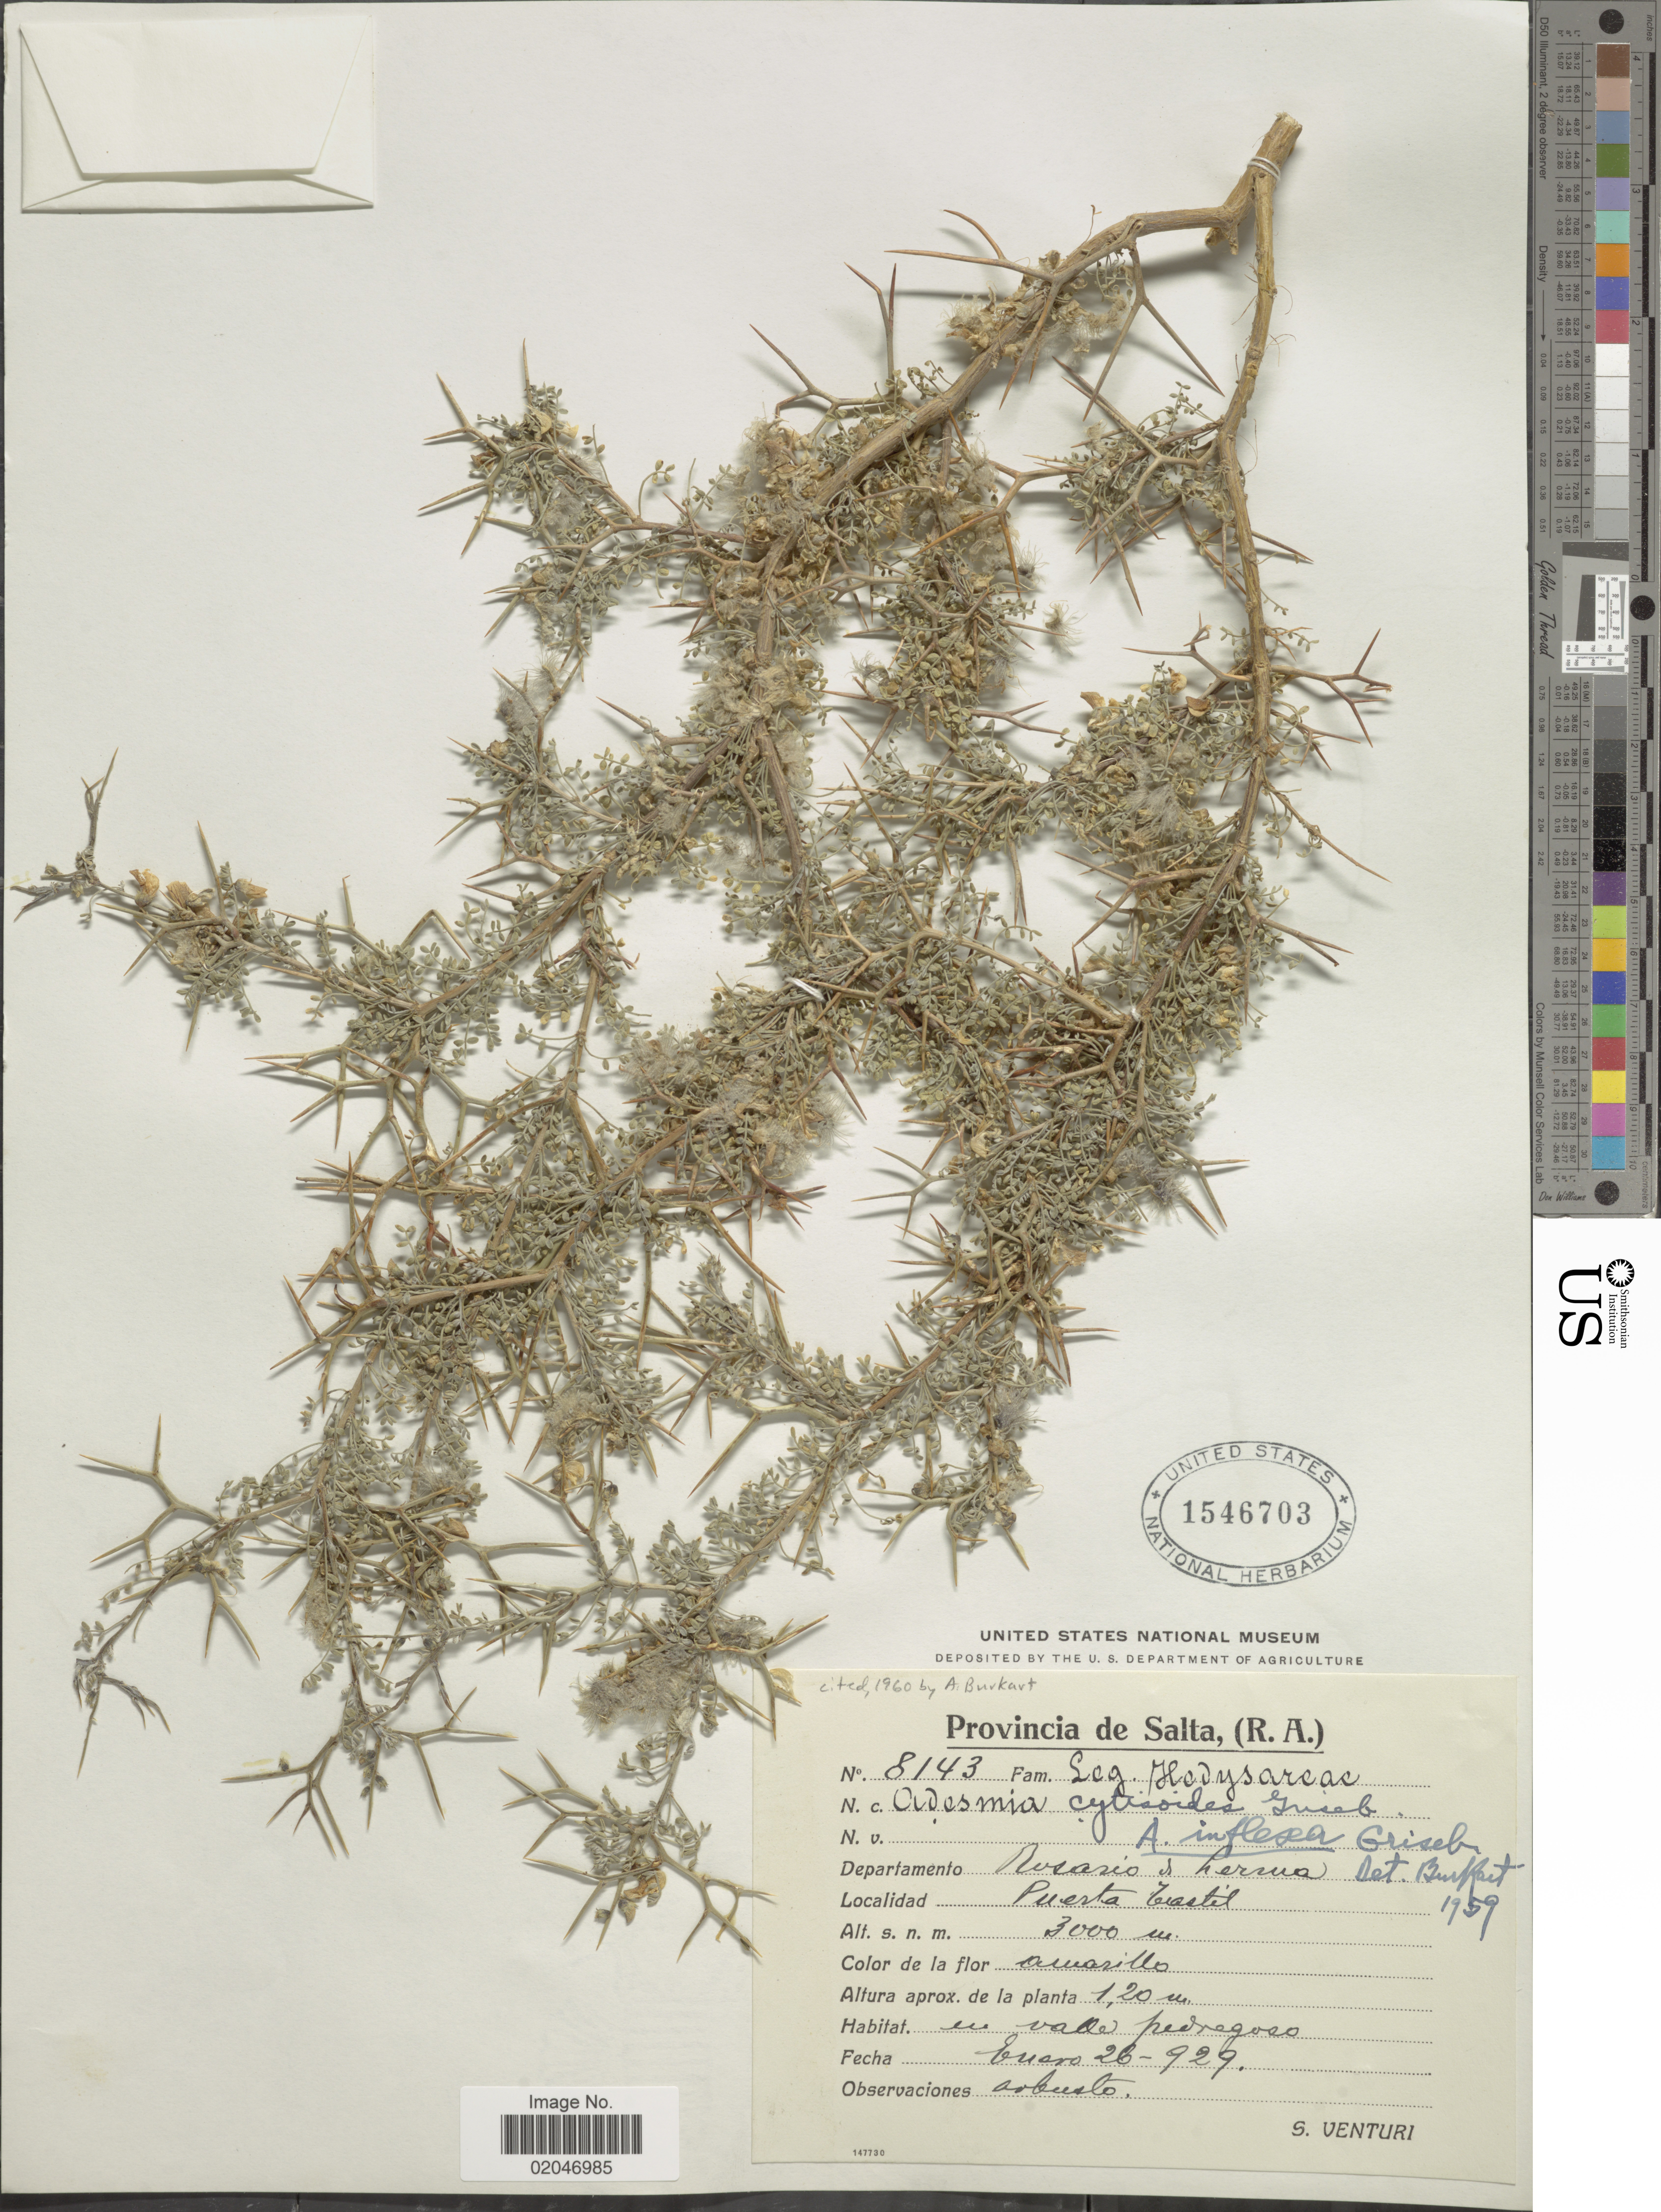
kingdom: Plantae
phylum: Tracheophyta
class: Magnoliopsida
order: Fabales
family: Fabaceae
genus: Adesmia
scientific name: Adesmia inflexa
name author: Griseb.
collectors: S. Venturi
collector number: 8143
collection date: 1929-01-26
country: Argentina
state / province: Salta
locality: (R.A.), Departamento Rosario de Lerma, Puerta Tastil, en valle pedregoso.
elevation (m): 3000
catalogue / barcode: US 1546703